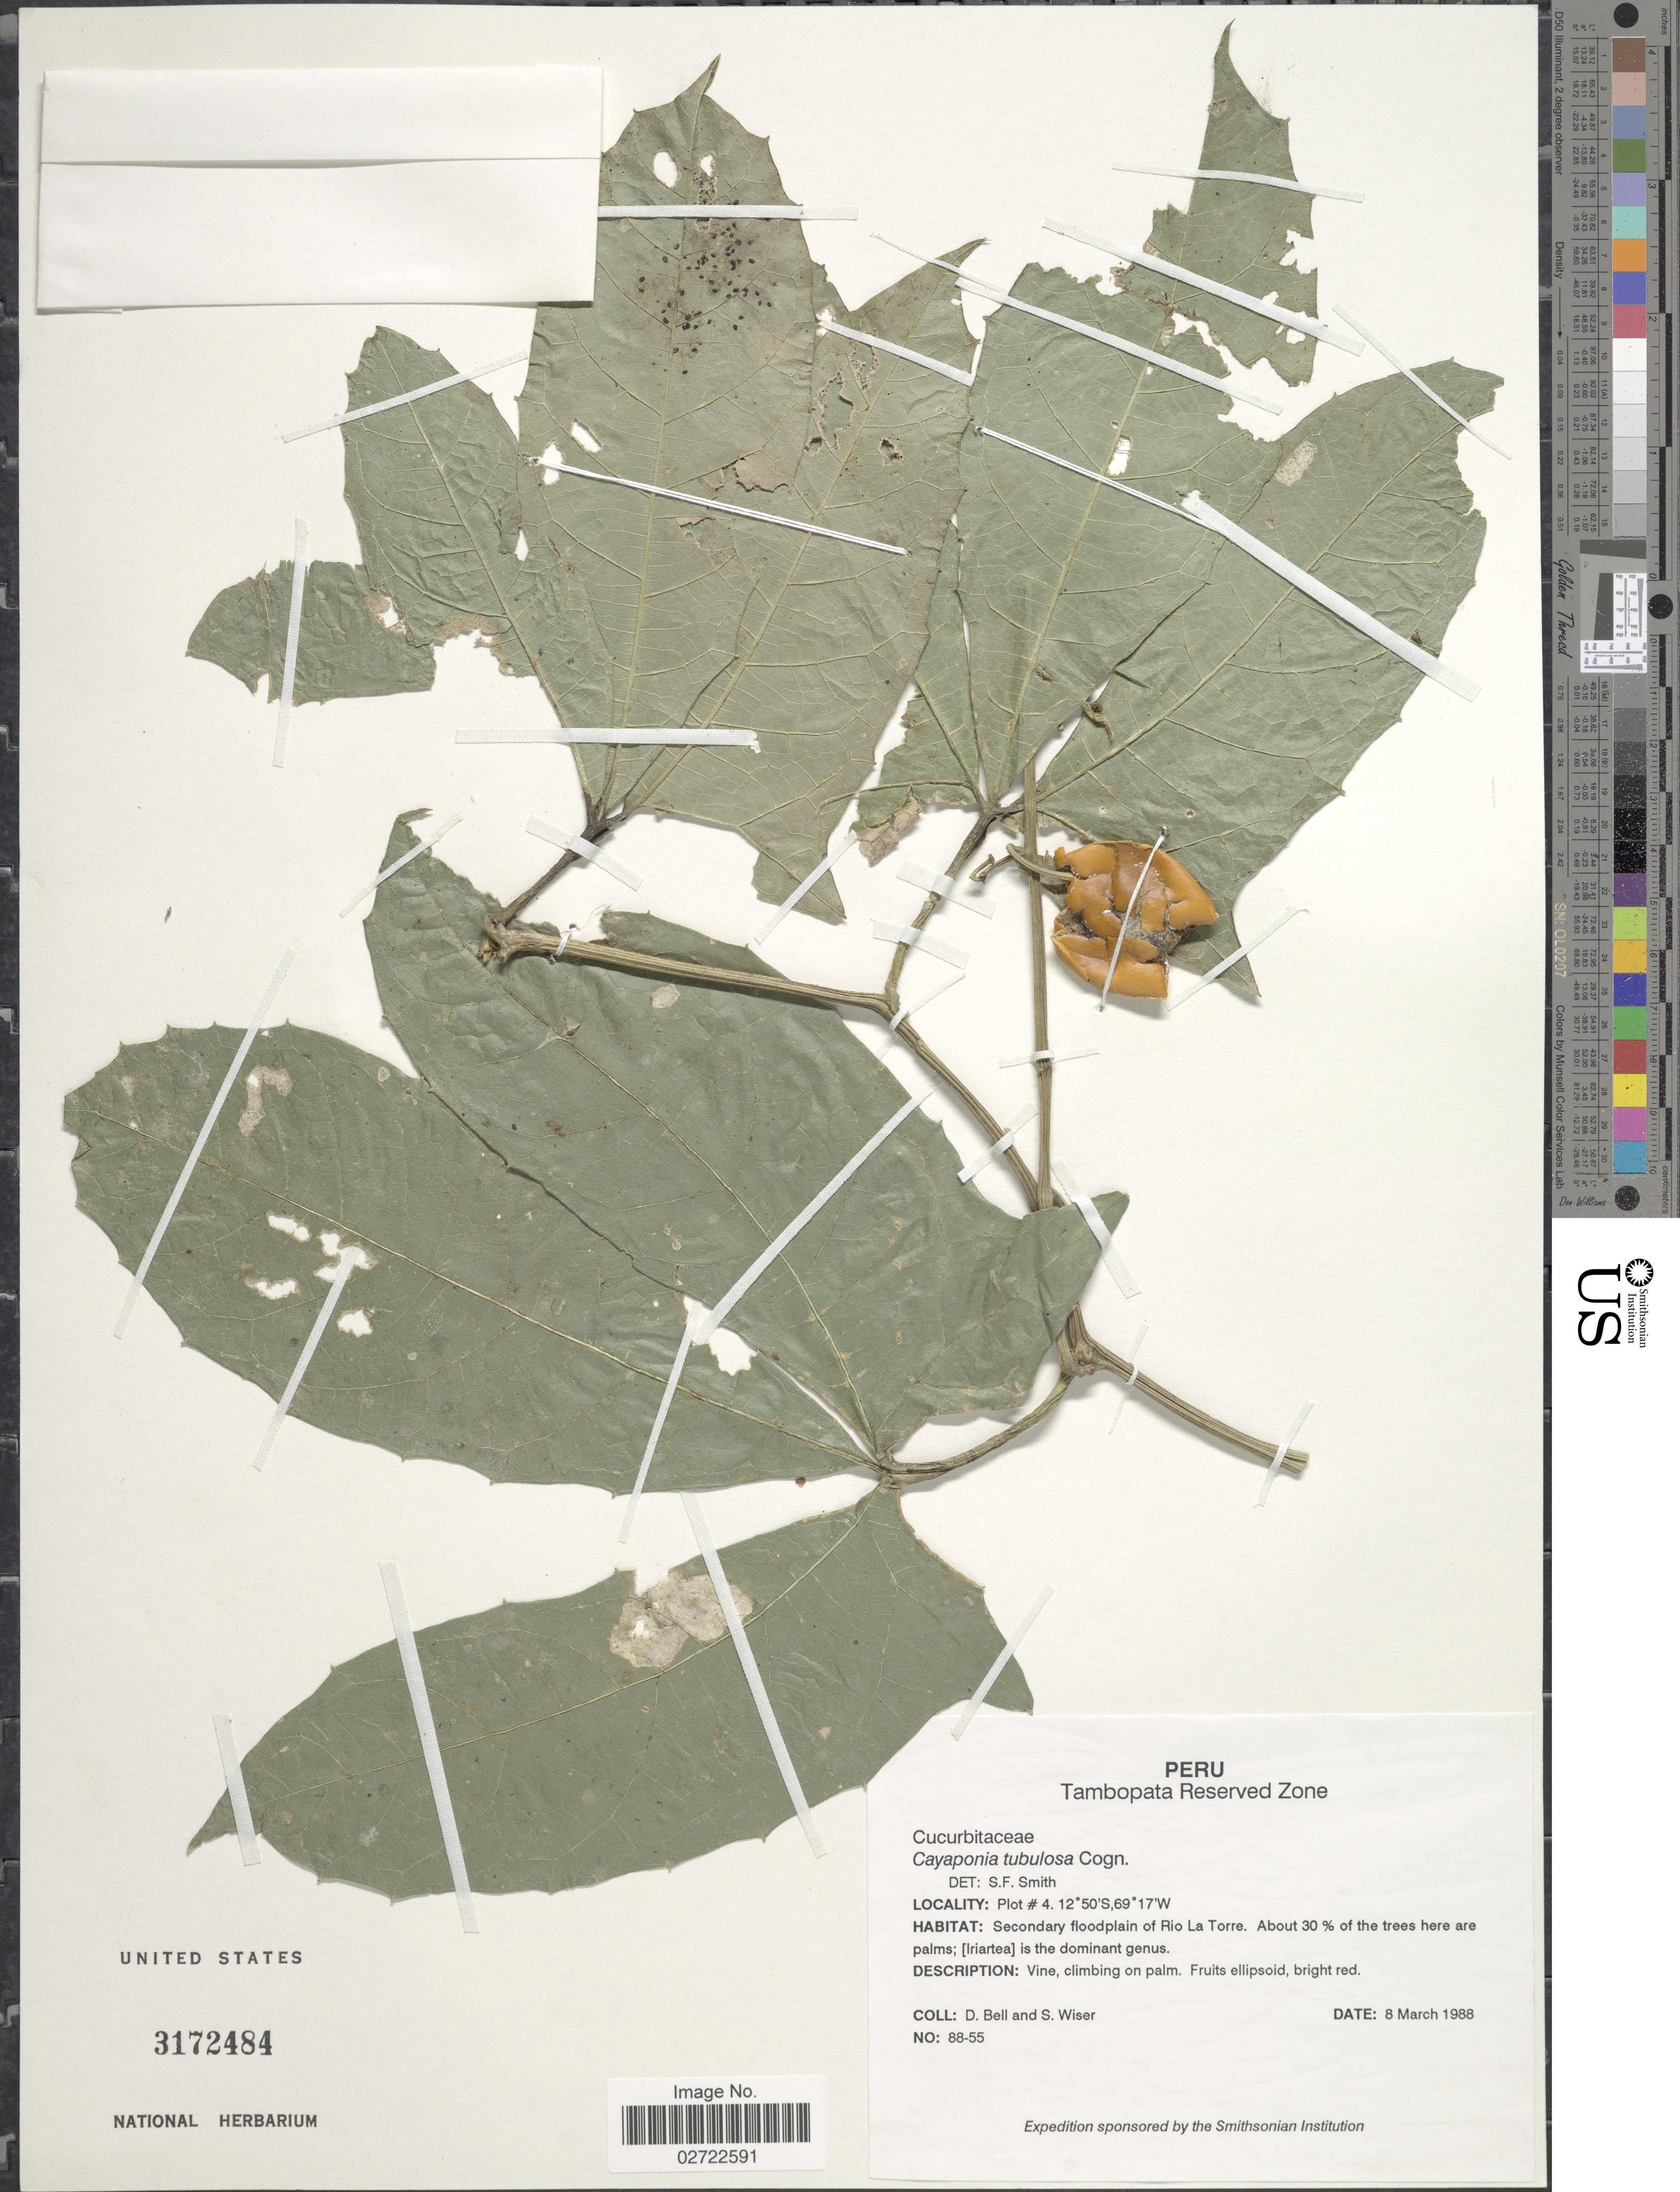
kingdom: Plantae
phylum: Tracheophyta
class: Magnoliopsida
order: Cucurbitales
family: Cucurbitaceae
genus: Cayaponia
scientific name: Cayaponia tubulosa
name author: Cogn.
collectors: D. A. Bell & S. Wiser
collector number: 88-55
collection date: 1988-03-08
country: Peru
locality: Tambopata Reserved Zone. Plot # 4. Secondary floodplain of Rio La Torre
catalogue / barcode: US 3172484